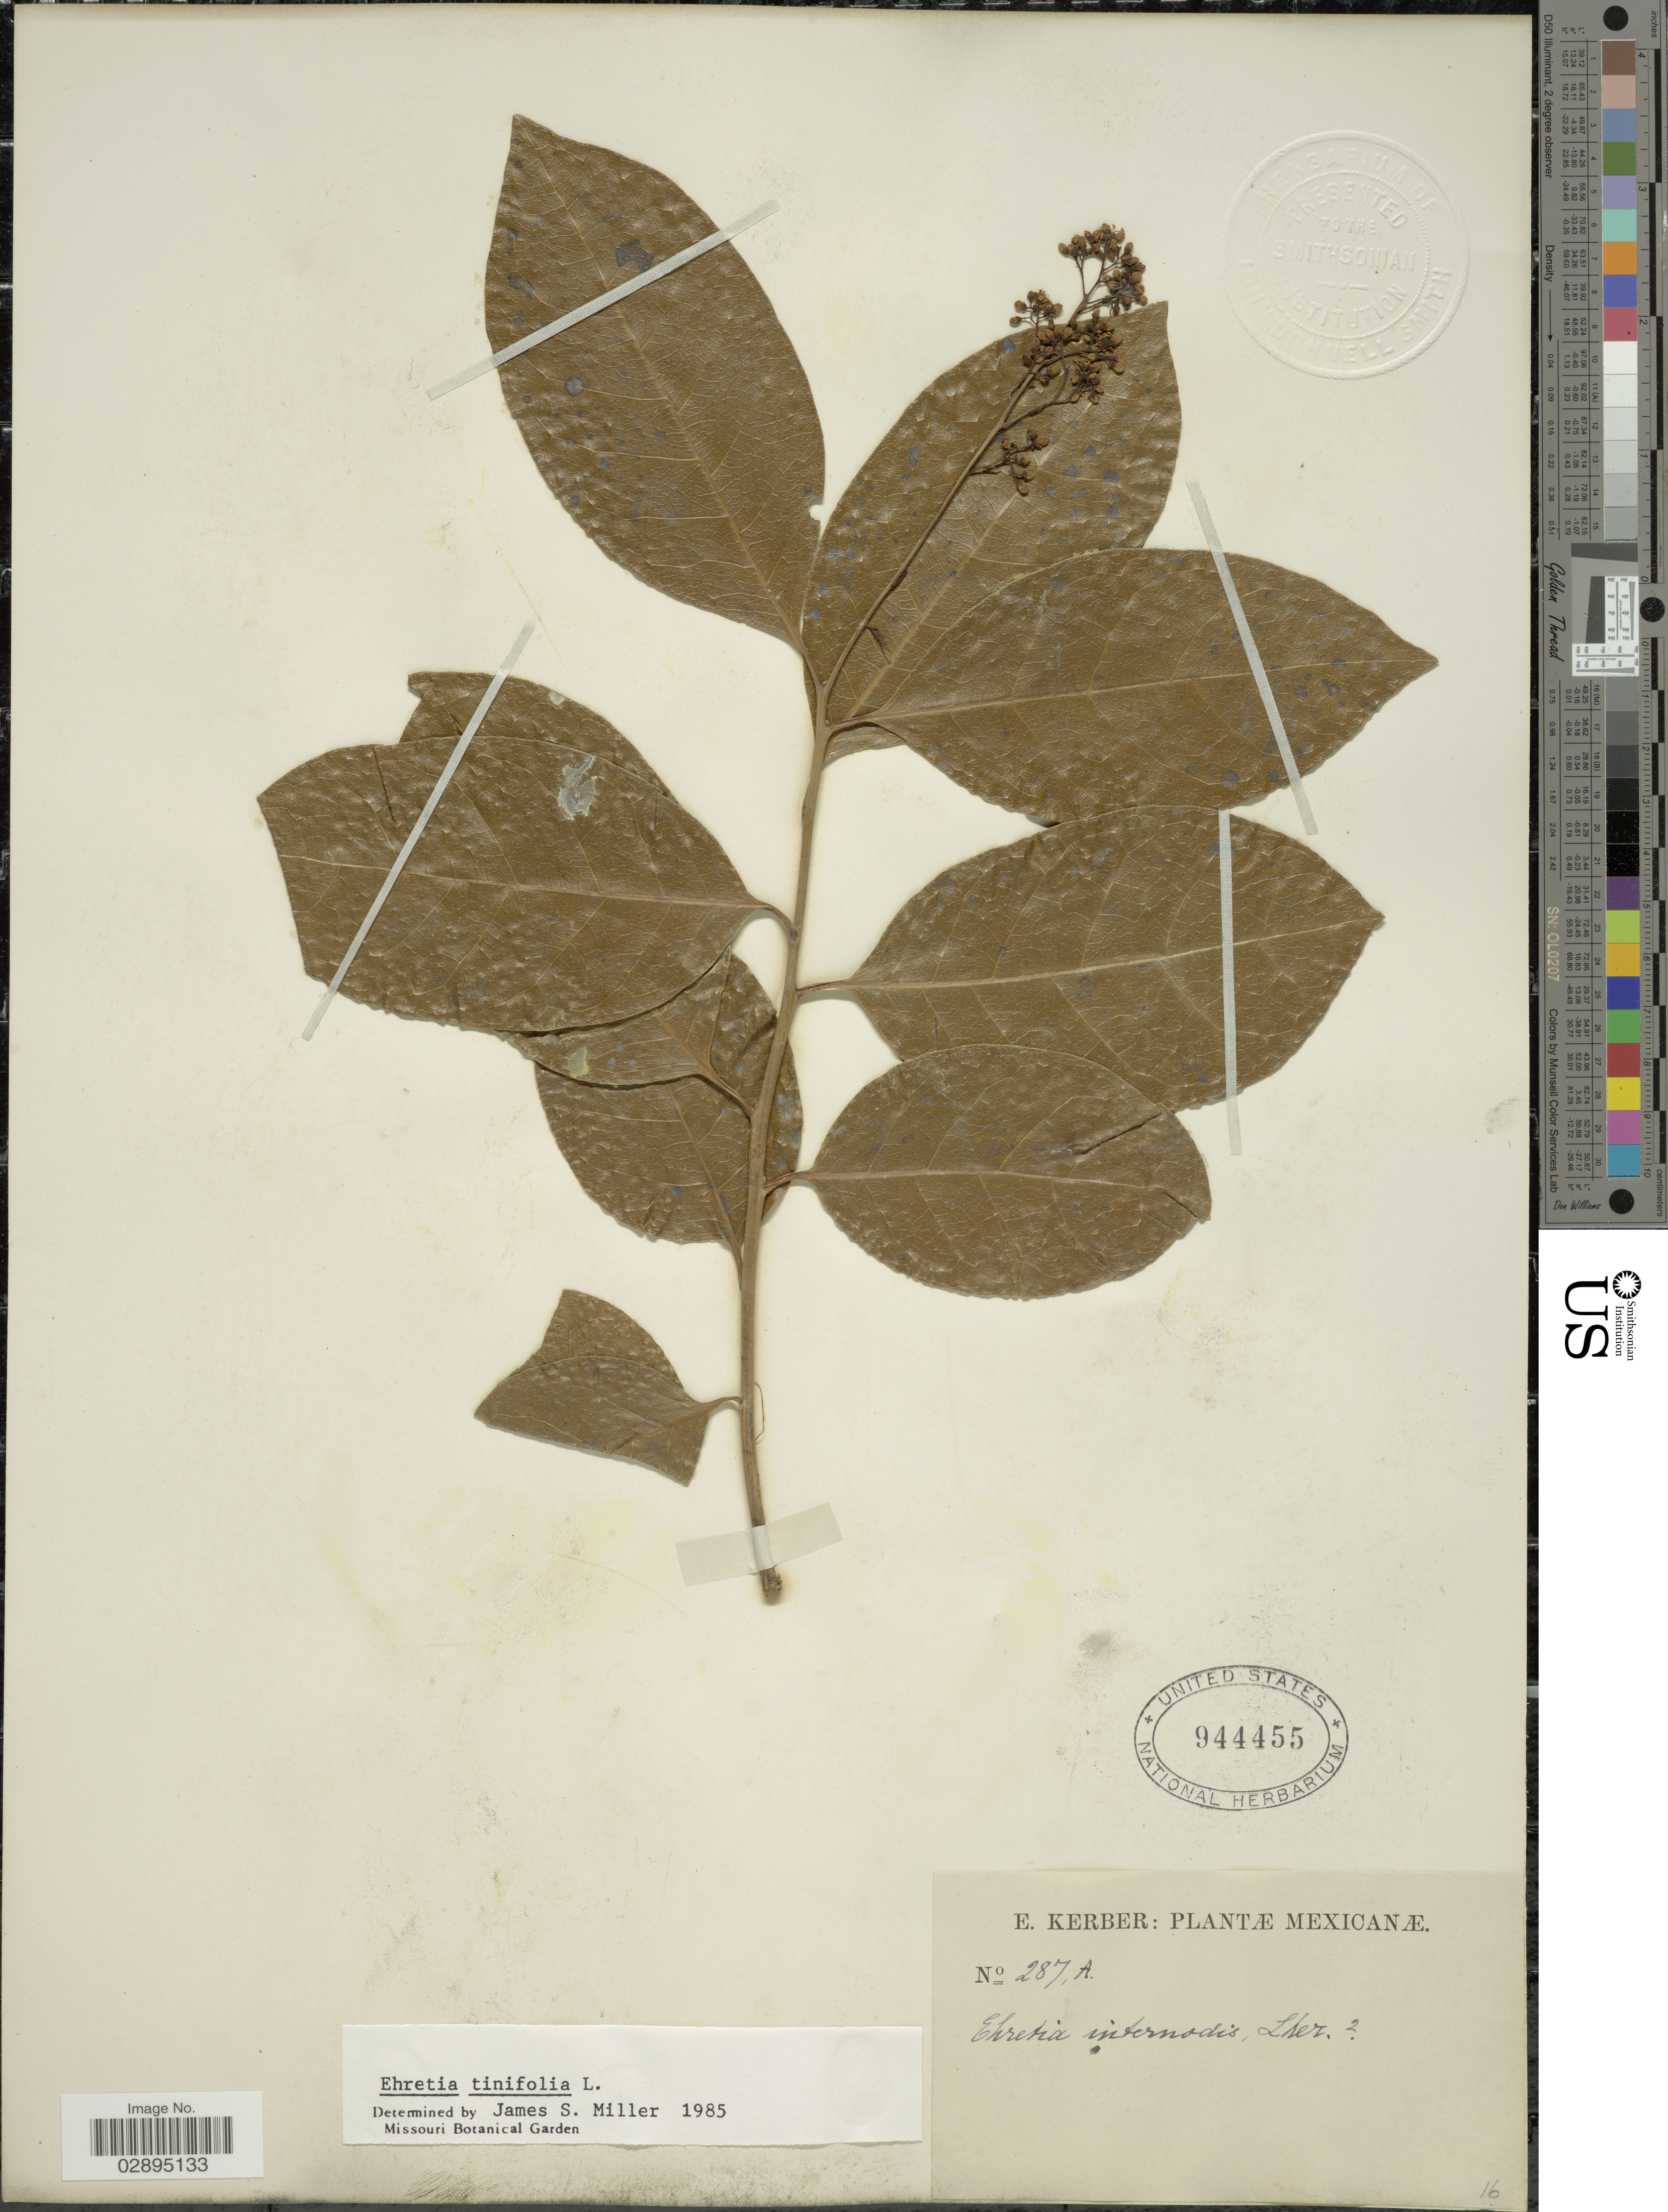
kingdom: Plantae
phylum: Tracheophyta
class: Magnoliopsida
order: Boraginales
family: Ehretiaceae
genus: Ehretia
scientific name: Ehretia tinifolia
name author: L.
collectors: E. Kerber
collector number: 287A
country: Mexico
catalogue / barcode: US 944455